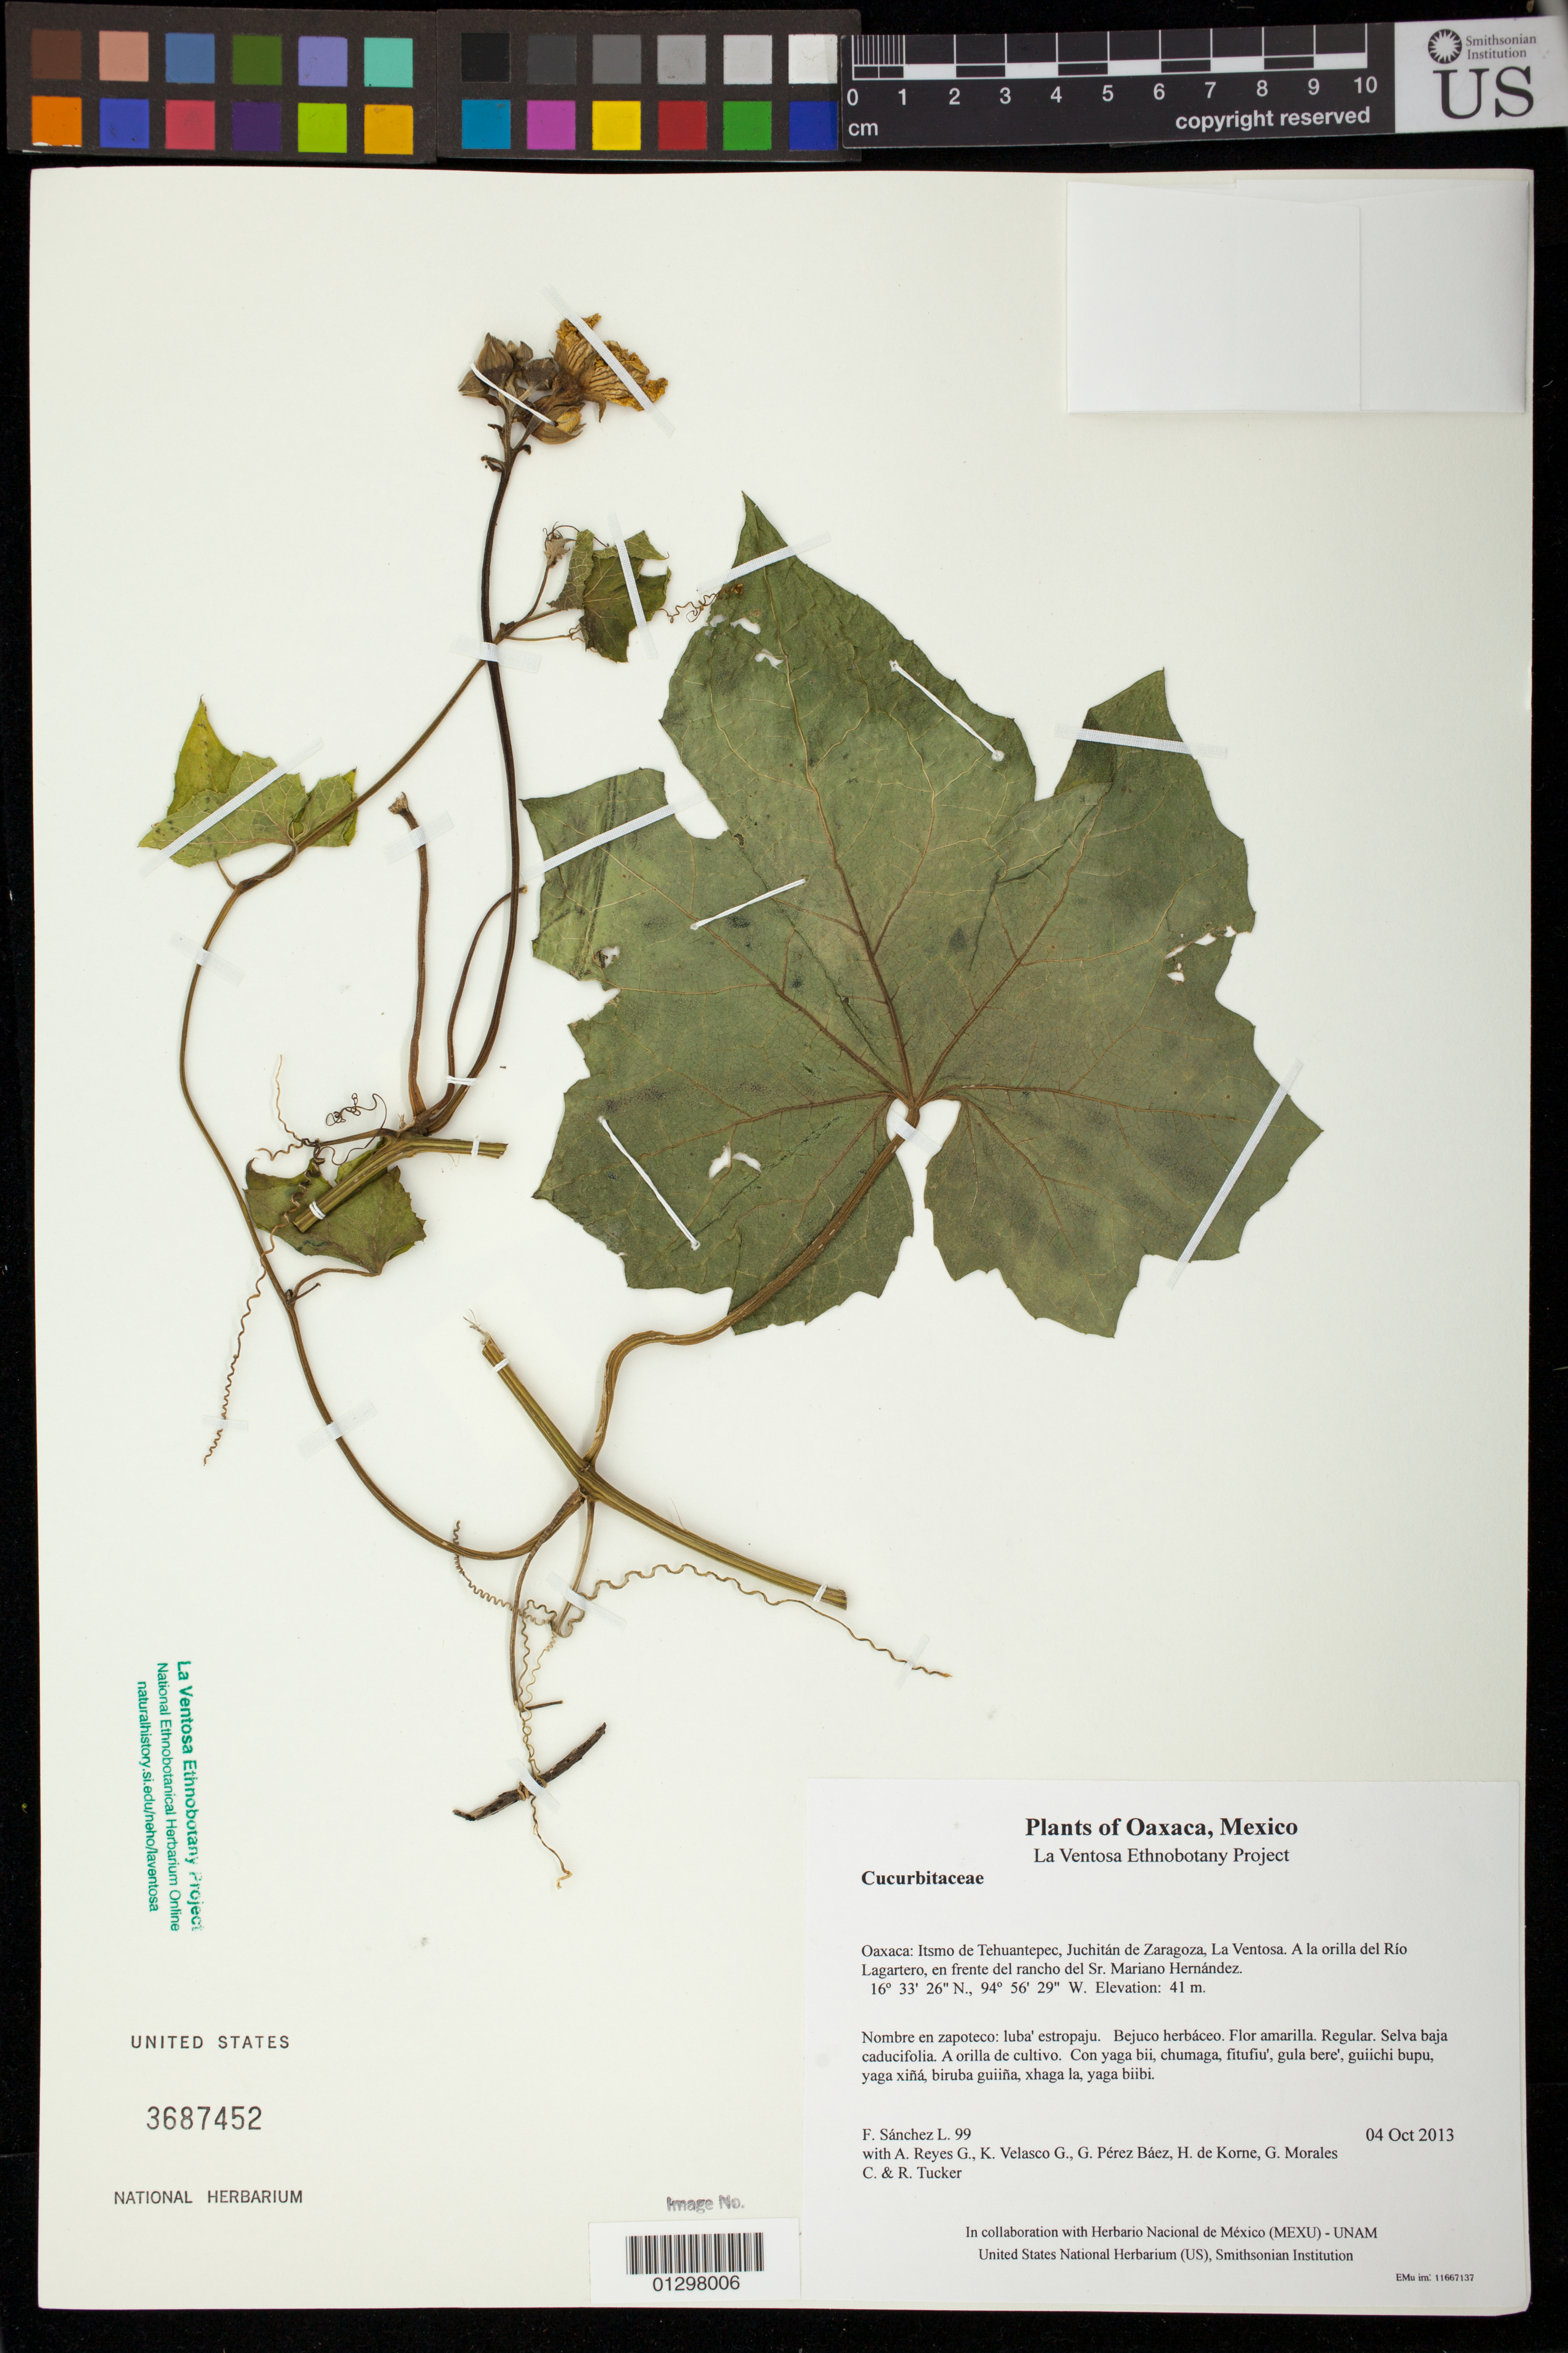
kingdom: Plantae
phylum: Tracheophyta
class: Magnoliopsida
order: Cucurbitales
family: Cucurbitaceae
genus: Luffa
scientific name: Luffa aegyptiaca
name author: Mill.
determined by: Strong, Mark T., (BOT), Smithsonian Institution - National Museum of Natural History (UNITED STATES)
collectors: F. Sánchez L., A. Reyes G., K. Velasco G., G. Pérez Báez, H. de Korne, G. Morales C. & R. Tucker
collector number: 99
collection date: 2013-10-04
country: Mexico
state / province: Oaxaca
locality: Itsmo de Tehuantepec, Juchitán de Zaragoza, La Ventosa. A la orilla del Río Lagartero, en frente del rancho del Sr. Mariano Hernández.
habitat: Selva baja caducifolia. A orilla de cultivo.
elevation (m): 41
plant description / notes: MEXU, US; Luba'. Guie' naguchi. Nuu.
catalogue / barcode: US 3687452